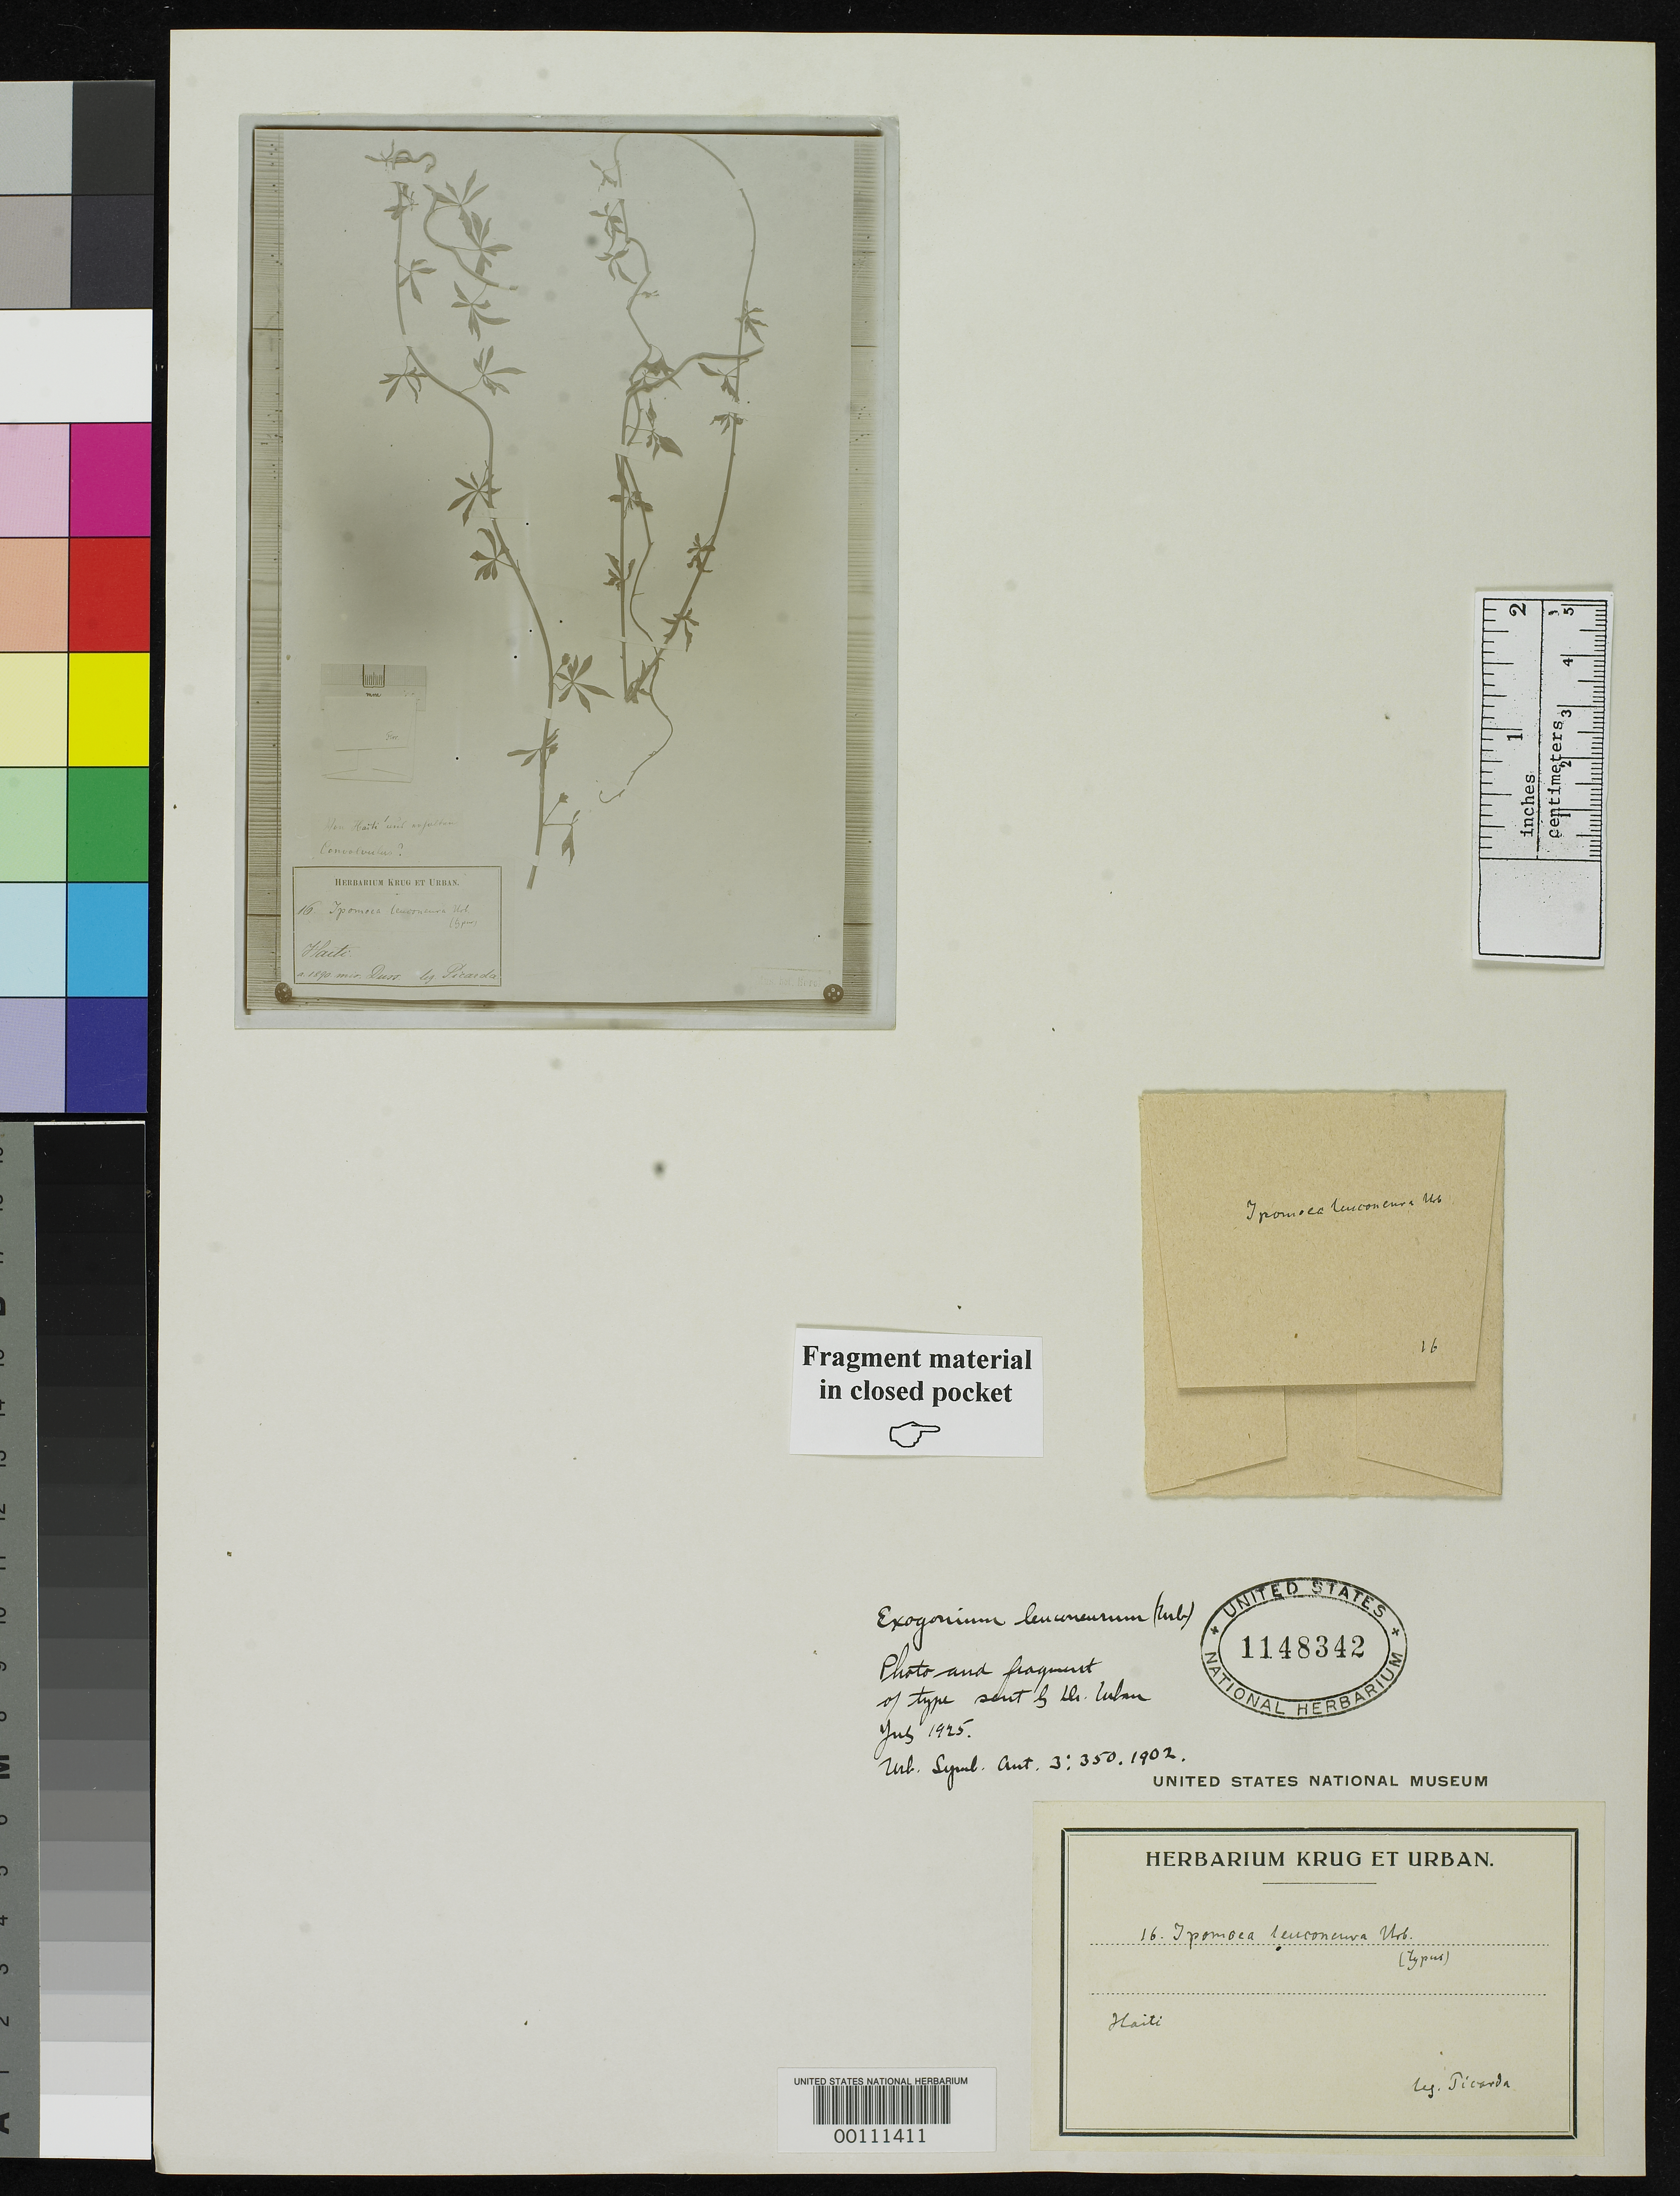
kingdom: Plantae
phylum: Tracheophyta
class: Magnoliopsida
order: Solanales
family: Convolvulaceae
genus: Ipomoea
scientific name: Ipomoea leuconeura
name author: Urb.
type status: Type Material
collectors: L. Picarda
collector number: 16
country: Haiti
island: Hispaniola Island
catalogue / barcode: US 1148342